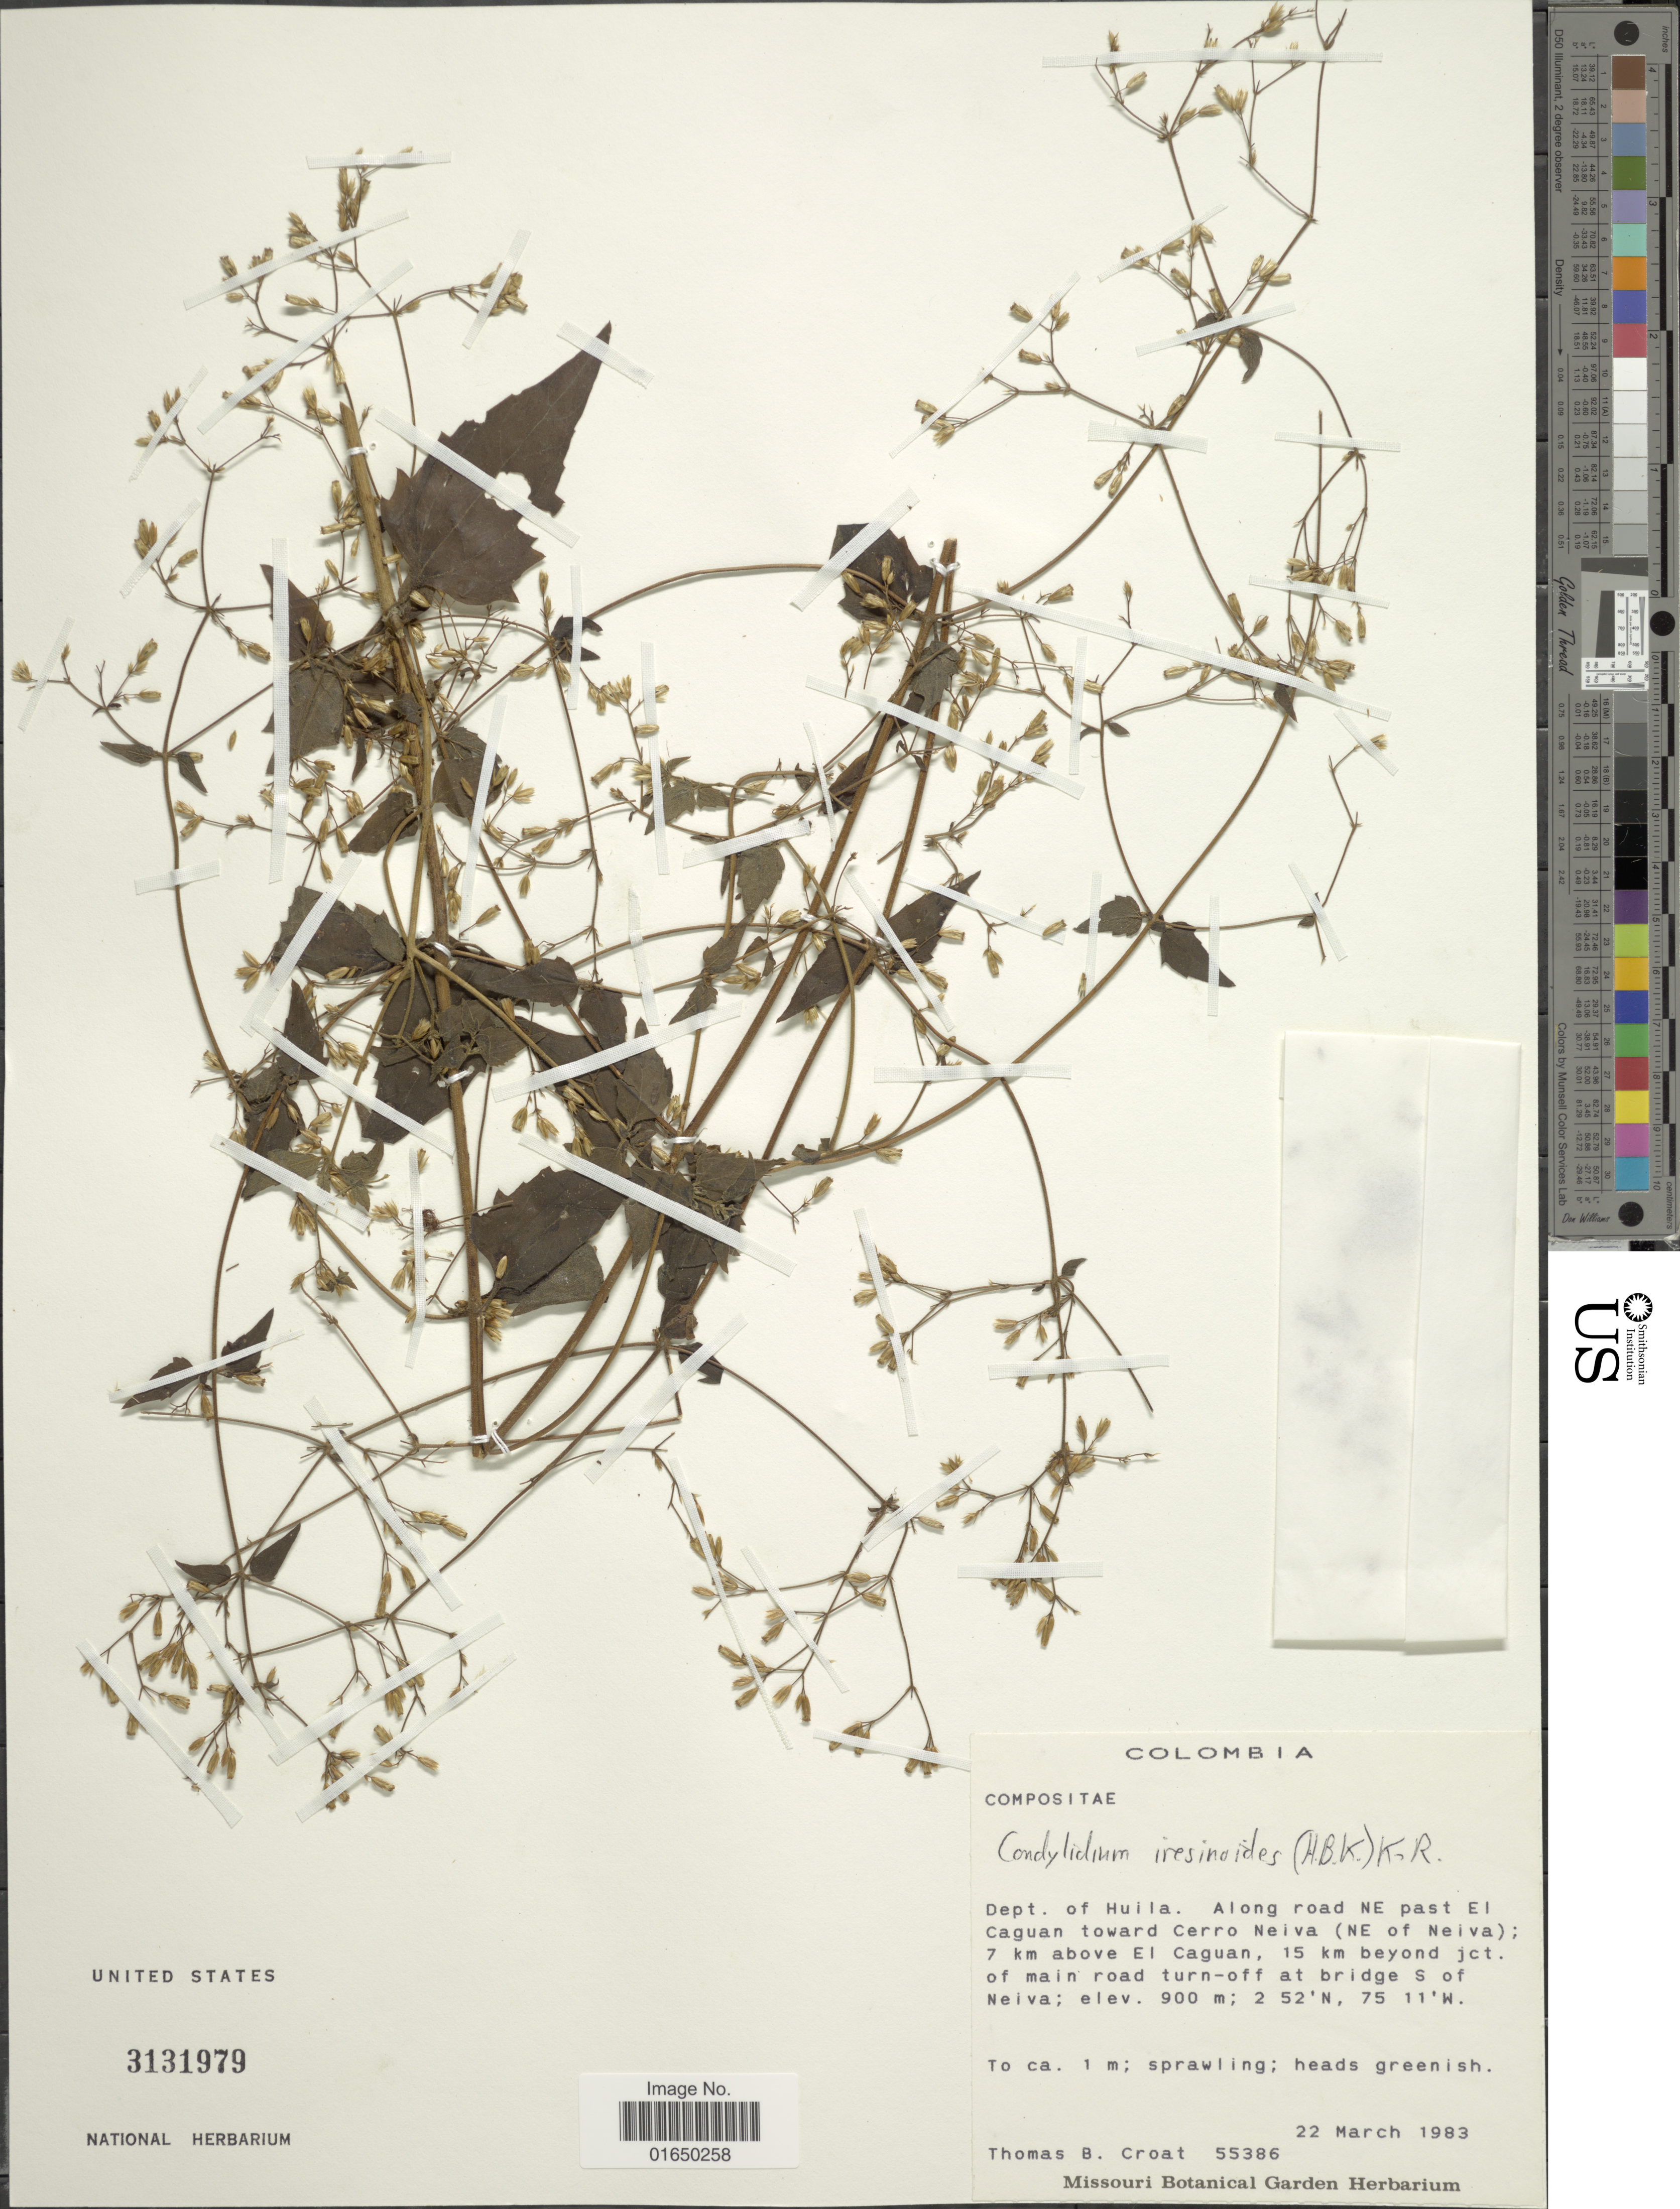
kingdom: Plantae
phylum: Tracheophyta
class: Magnoliopsida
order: Asterales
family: Asteraceae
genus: Condylidium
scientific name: Condylidium iresinoides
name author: (Kunth) R.M. King & H. Rob.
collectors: T. B. Croat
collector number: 55386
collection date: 1983-03-22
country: Colombia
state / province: Huila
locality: Dept. of Huila. Along road NE past El Caguan toward el Caguan, 15 km beyond jct. of main road turn-off at bridge S of Neiva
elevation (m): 900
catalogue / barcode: US 3131979